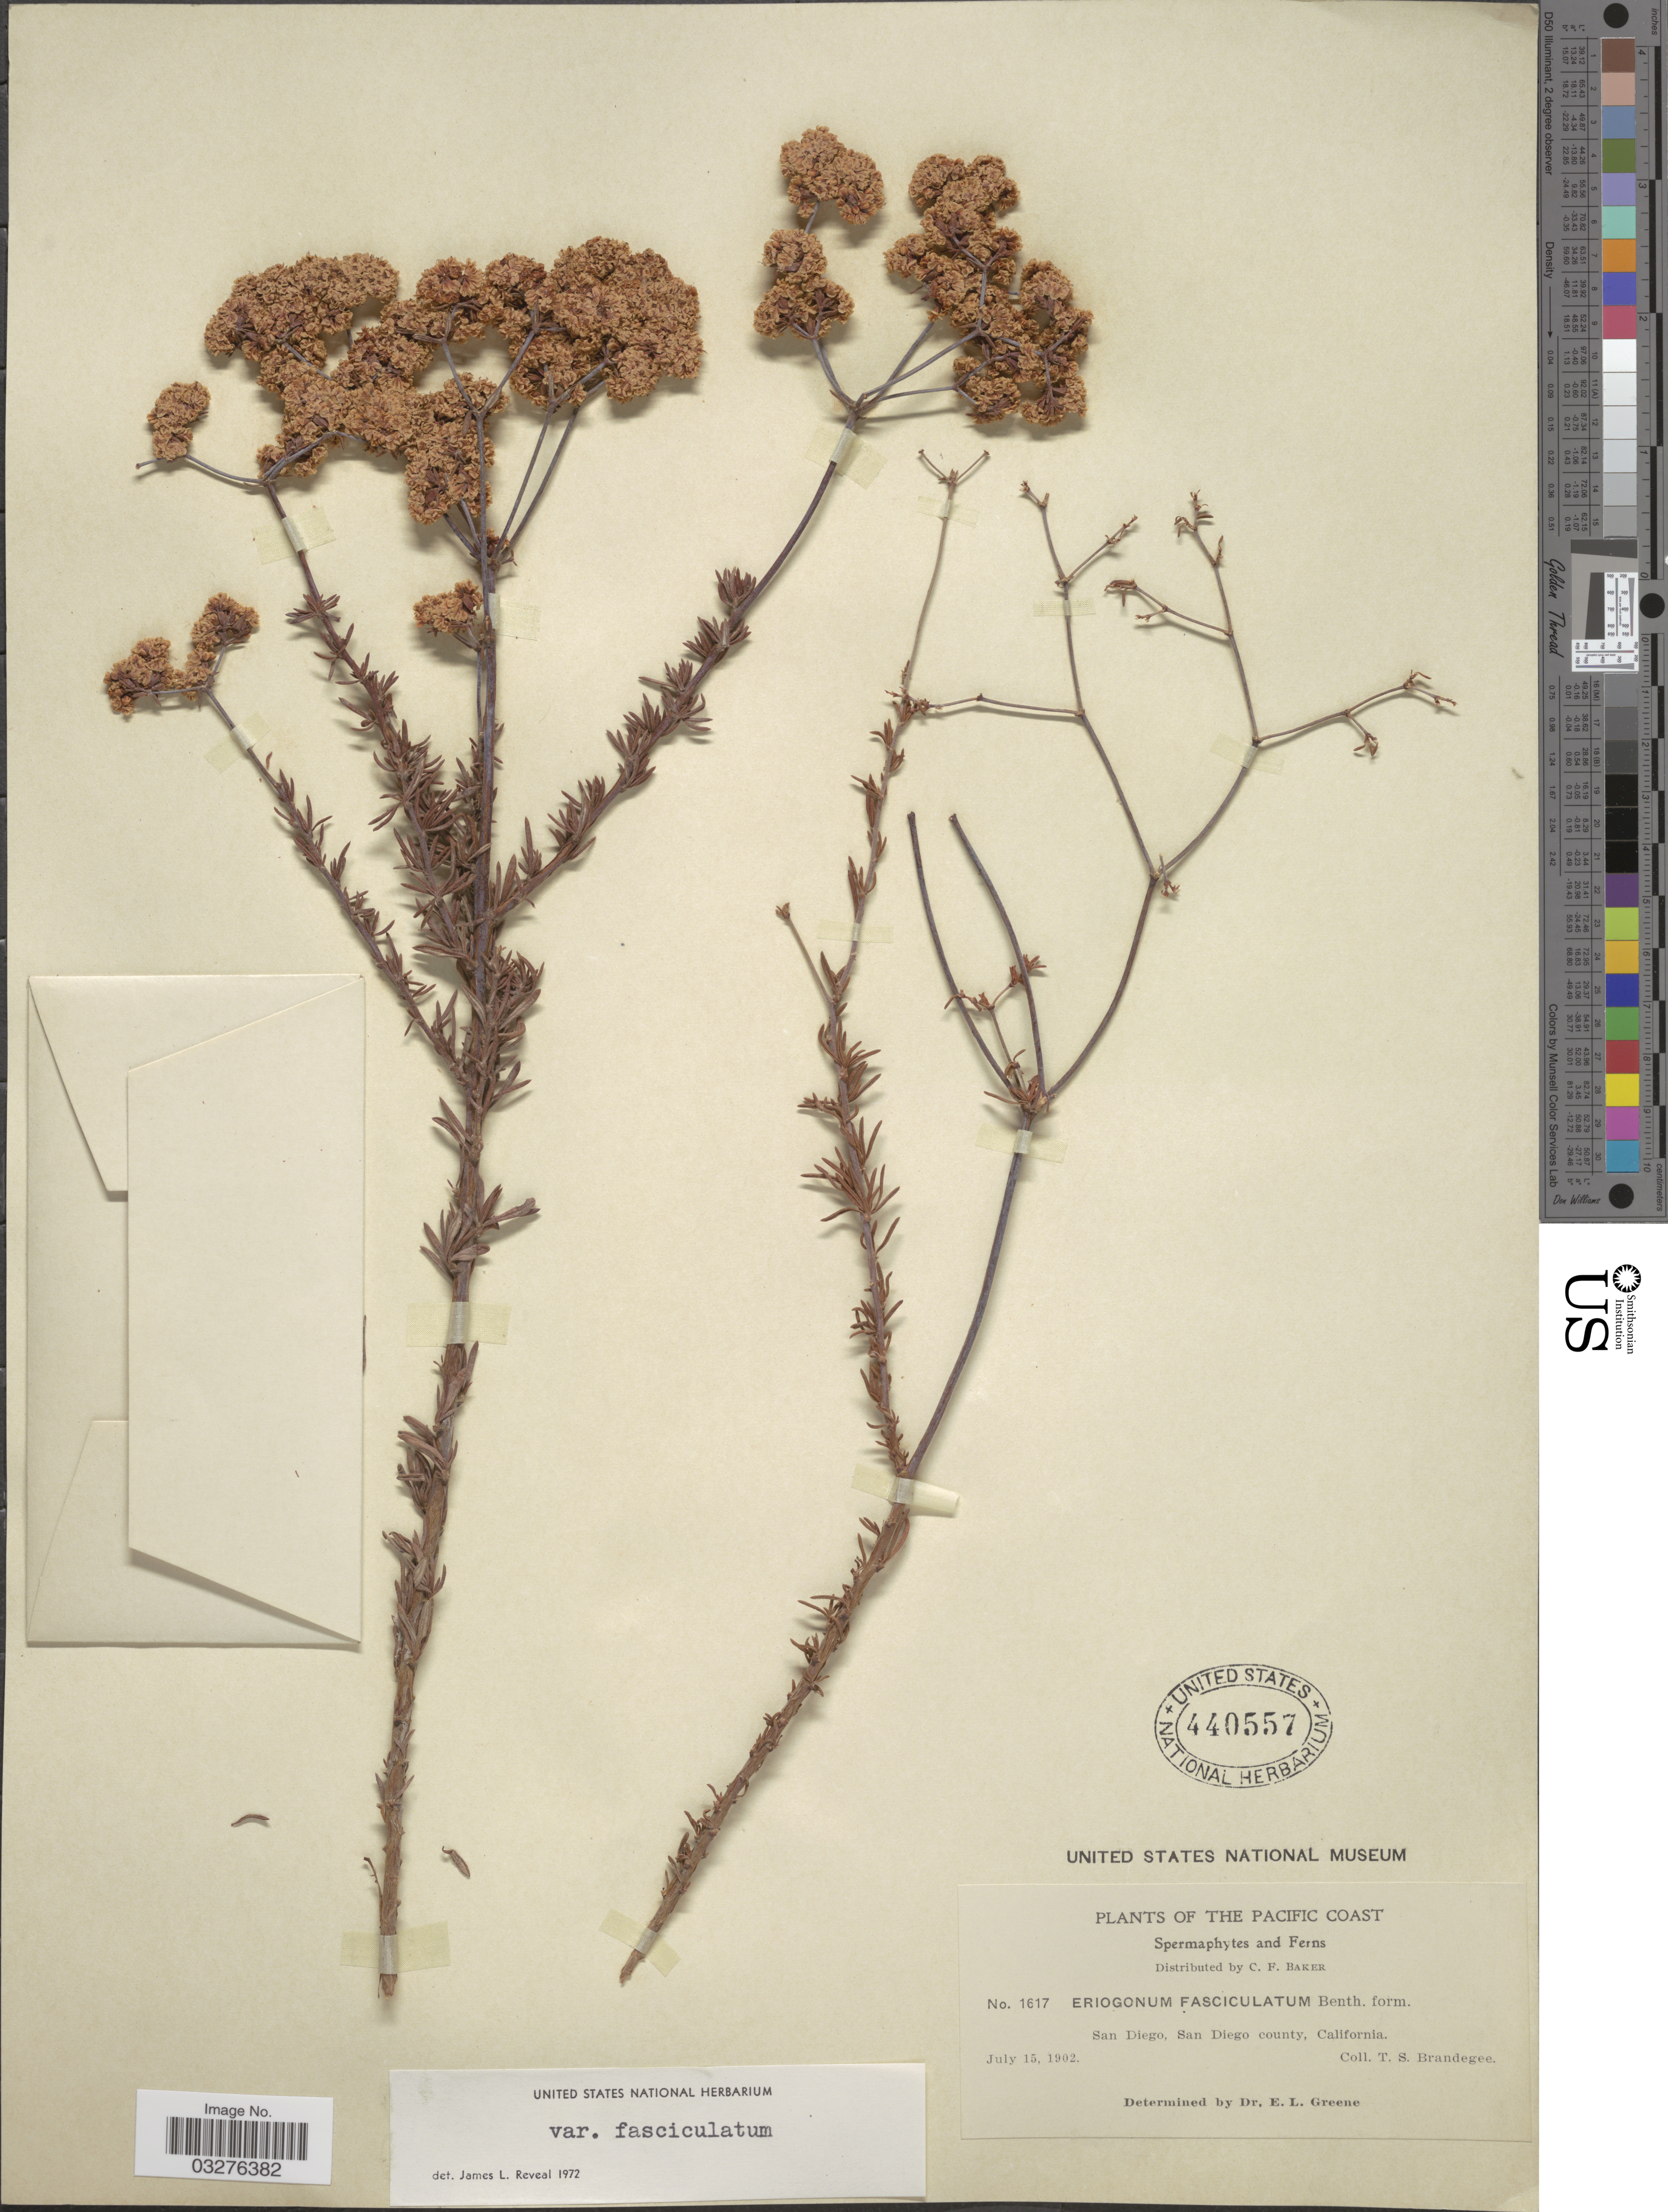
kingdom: Plantae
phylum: Tracheophyta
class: Magnoliopsida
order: Caryophyllales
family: Polygonaceae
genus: Eriogonum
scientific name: Eriogonum fasciculatum var. fasciculatum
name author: Benth.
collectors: T. S. Brandegee (herbarium)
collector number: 1617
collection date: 1902-07-15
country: United States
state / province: California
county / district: San Diego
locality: The Pacific Coast, San Diego, San Diego county.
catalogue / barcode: US 440557